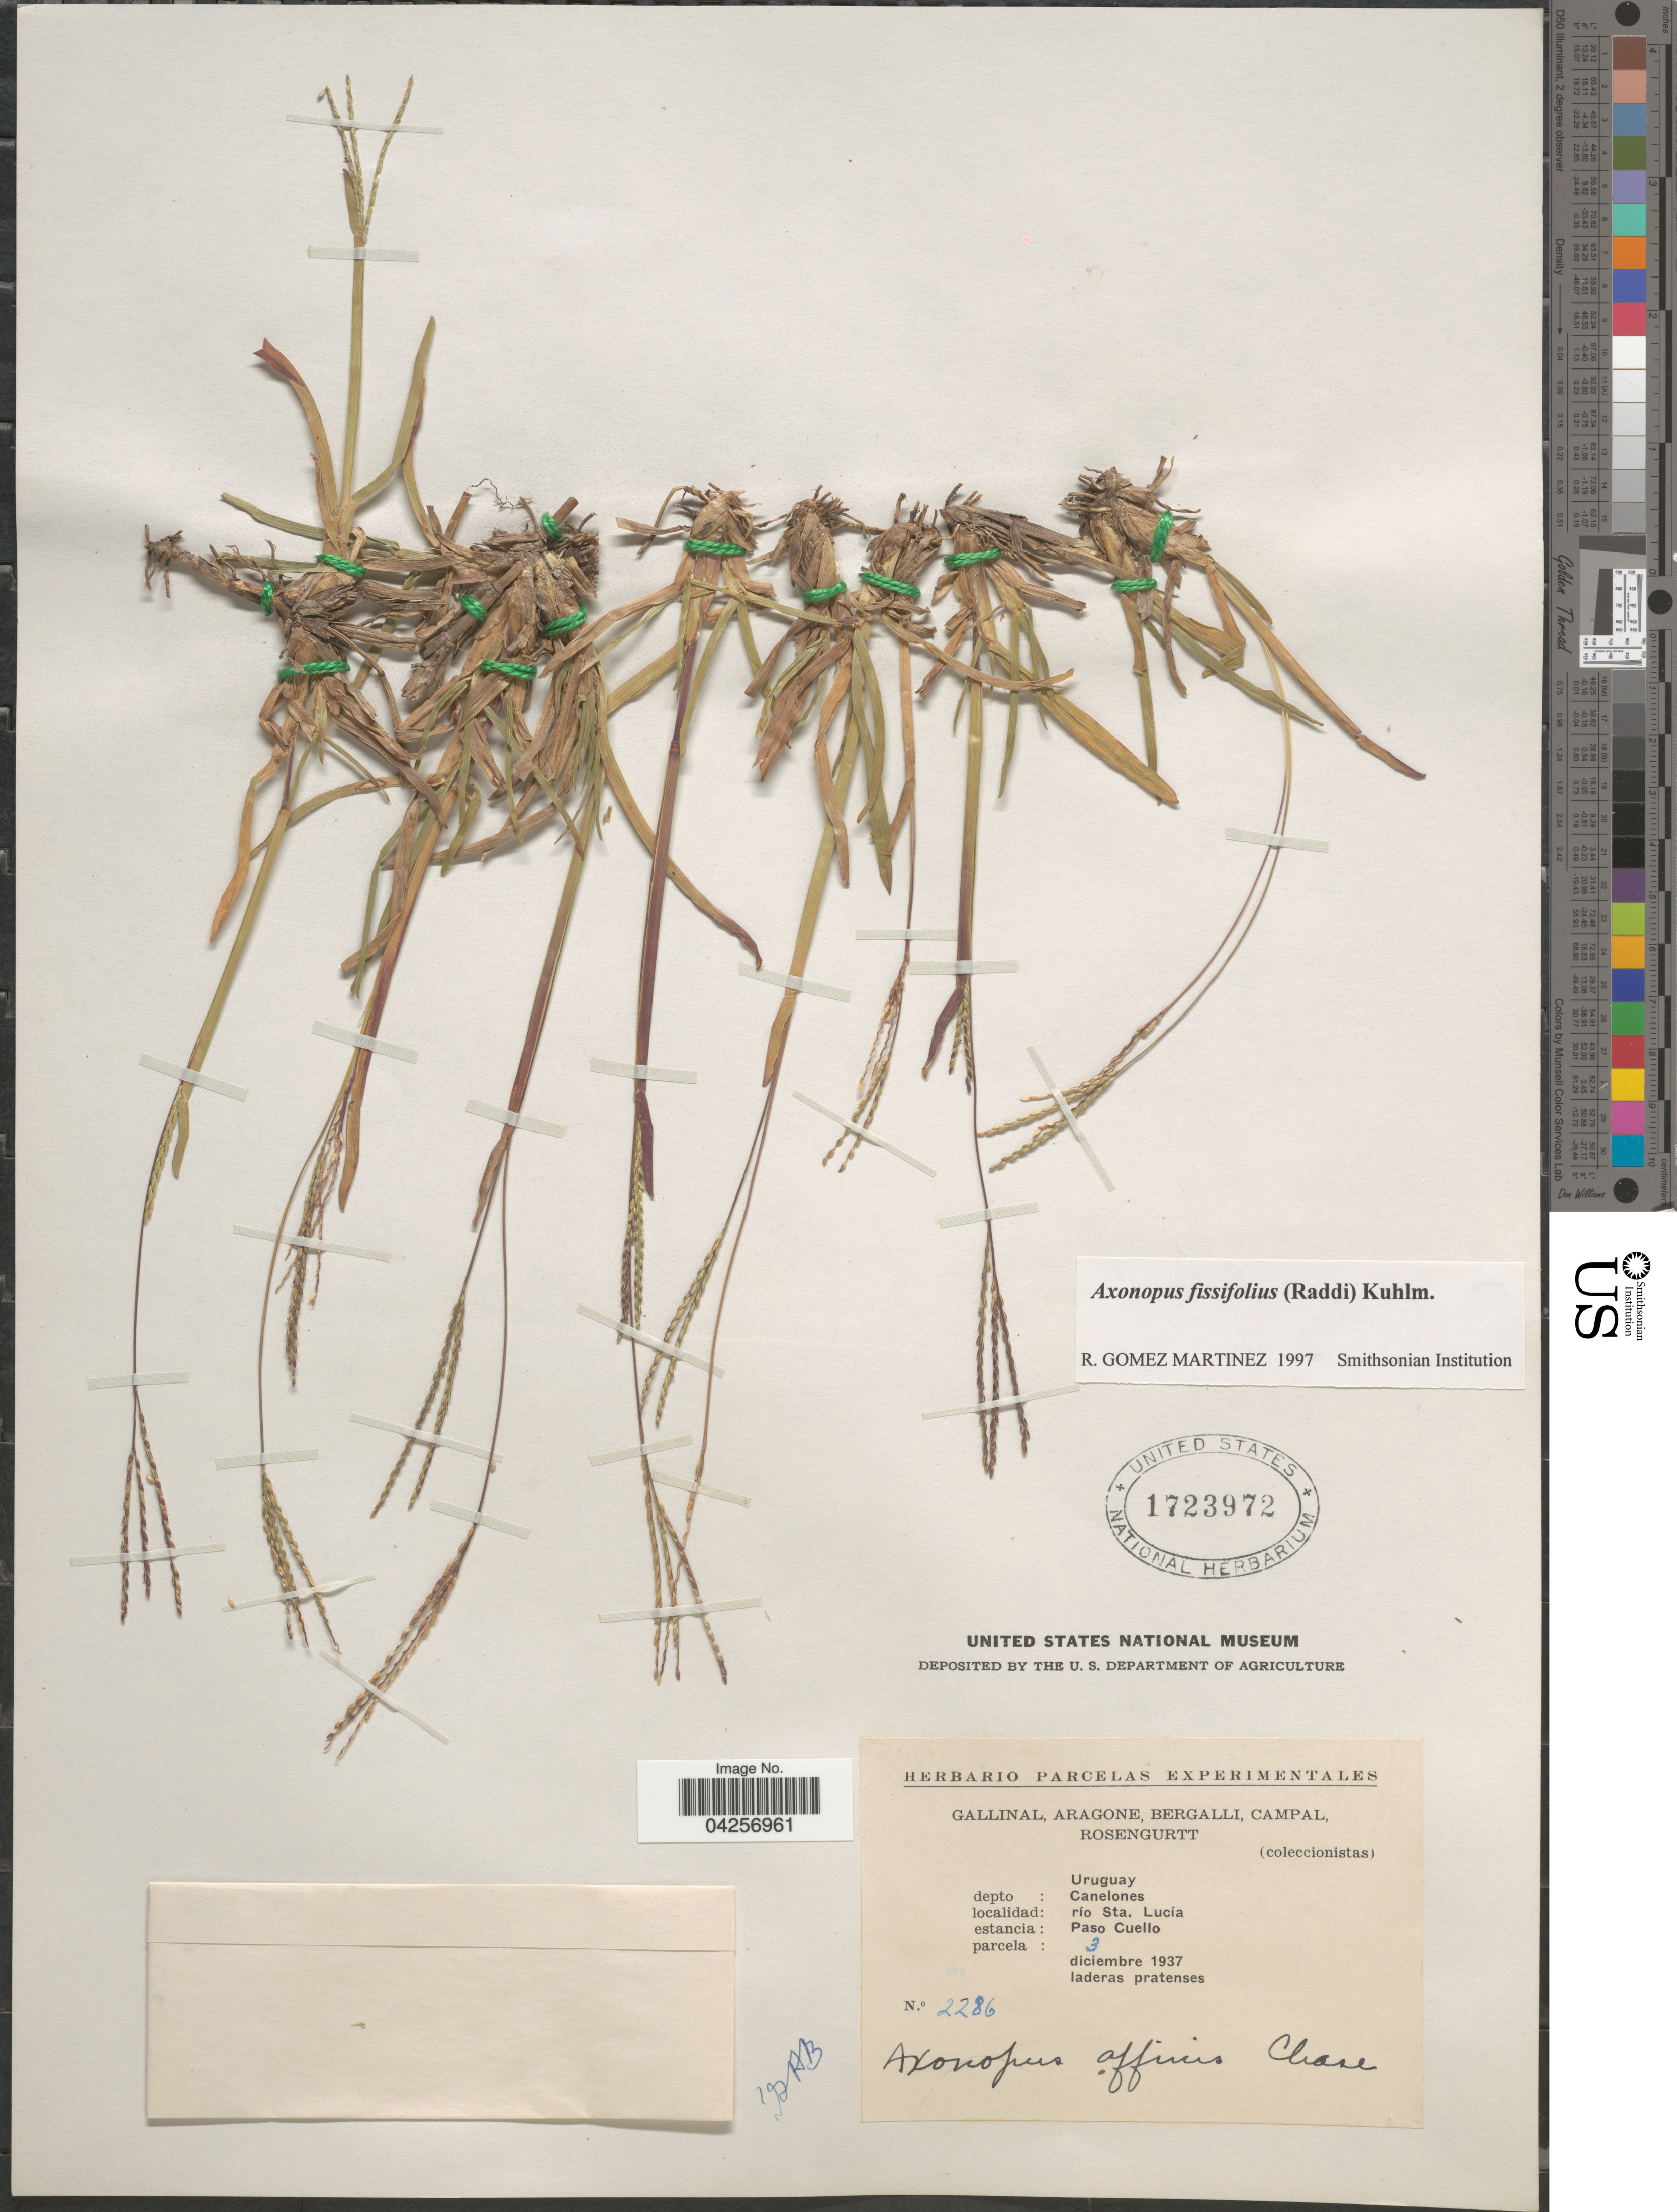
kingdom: Plantae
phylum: Tracheophyta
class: Liliopsida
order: Poales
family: Poaceae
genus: Axonopus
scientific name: Axonopus fissifolius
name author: (Raddi) Kuhlm.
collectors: -. Gallinal, -- Aragone, -- Bergalli, -- Campal & Rosengurtt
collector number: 2286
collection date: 1937-12-03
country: Uruguay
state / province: Canelones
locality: Depto: Canelones. Río Sta. Lucía. Estancia: Paso Cuello.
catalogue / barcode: US 1723972